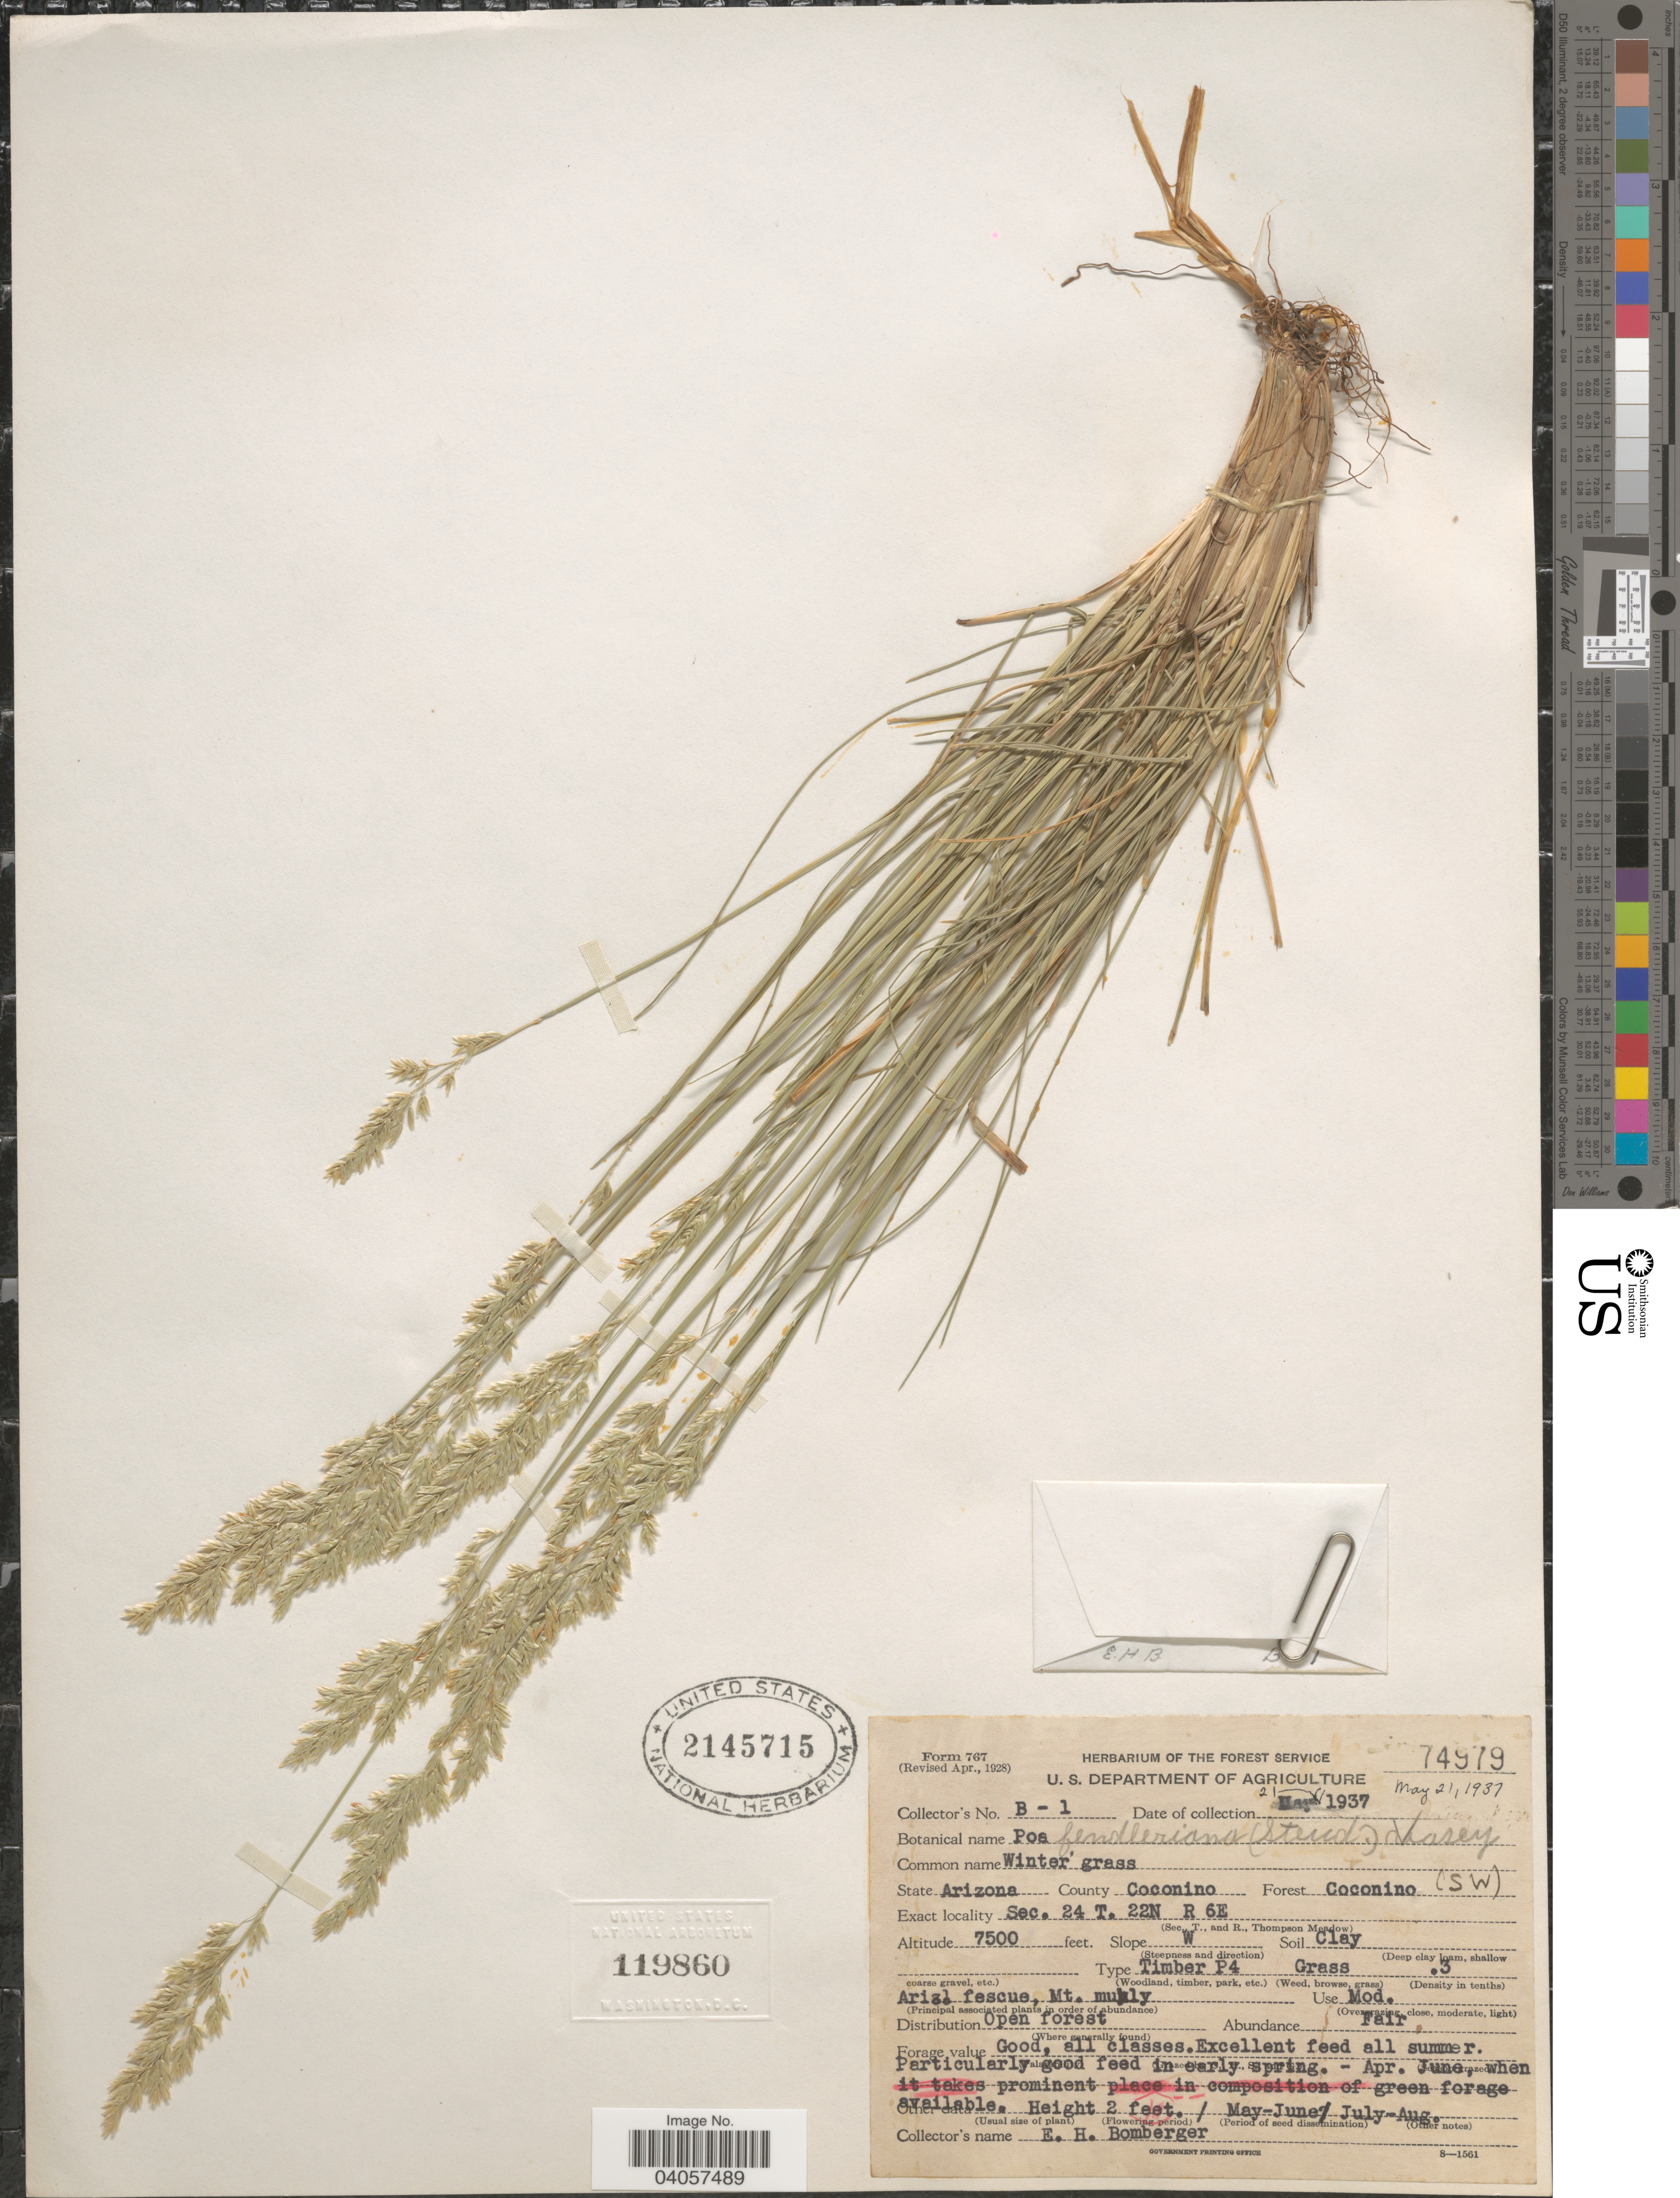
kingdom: Plantae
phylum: Tracheophyta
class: Liliopsida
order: Poales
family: Poaceae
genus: Poa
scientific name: Poa fendleriana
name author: (Steud.) Vasey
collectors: E. Bomberger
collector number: B-1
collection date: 1937-05-21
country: United States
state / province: Arizona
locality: County Coconino. Forest Coconino (SW). Sec. 24 T. 22N R 6E. Slope W.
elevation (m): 2286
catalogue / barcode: US 2145715